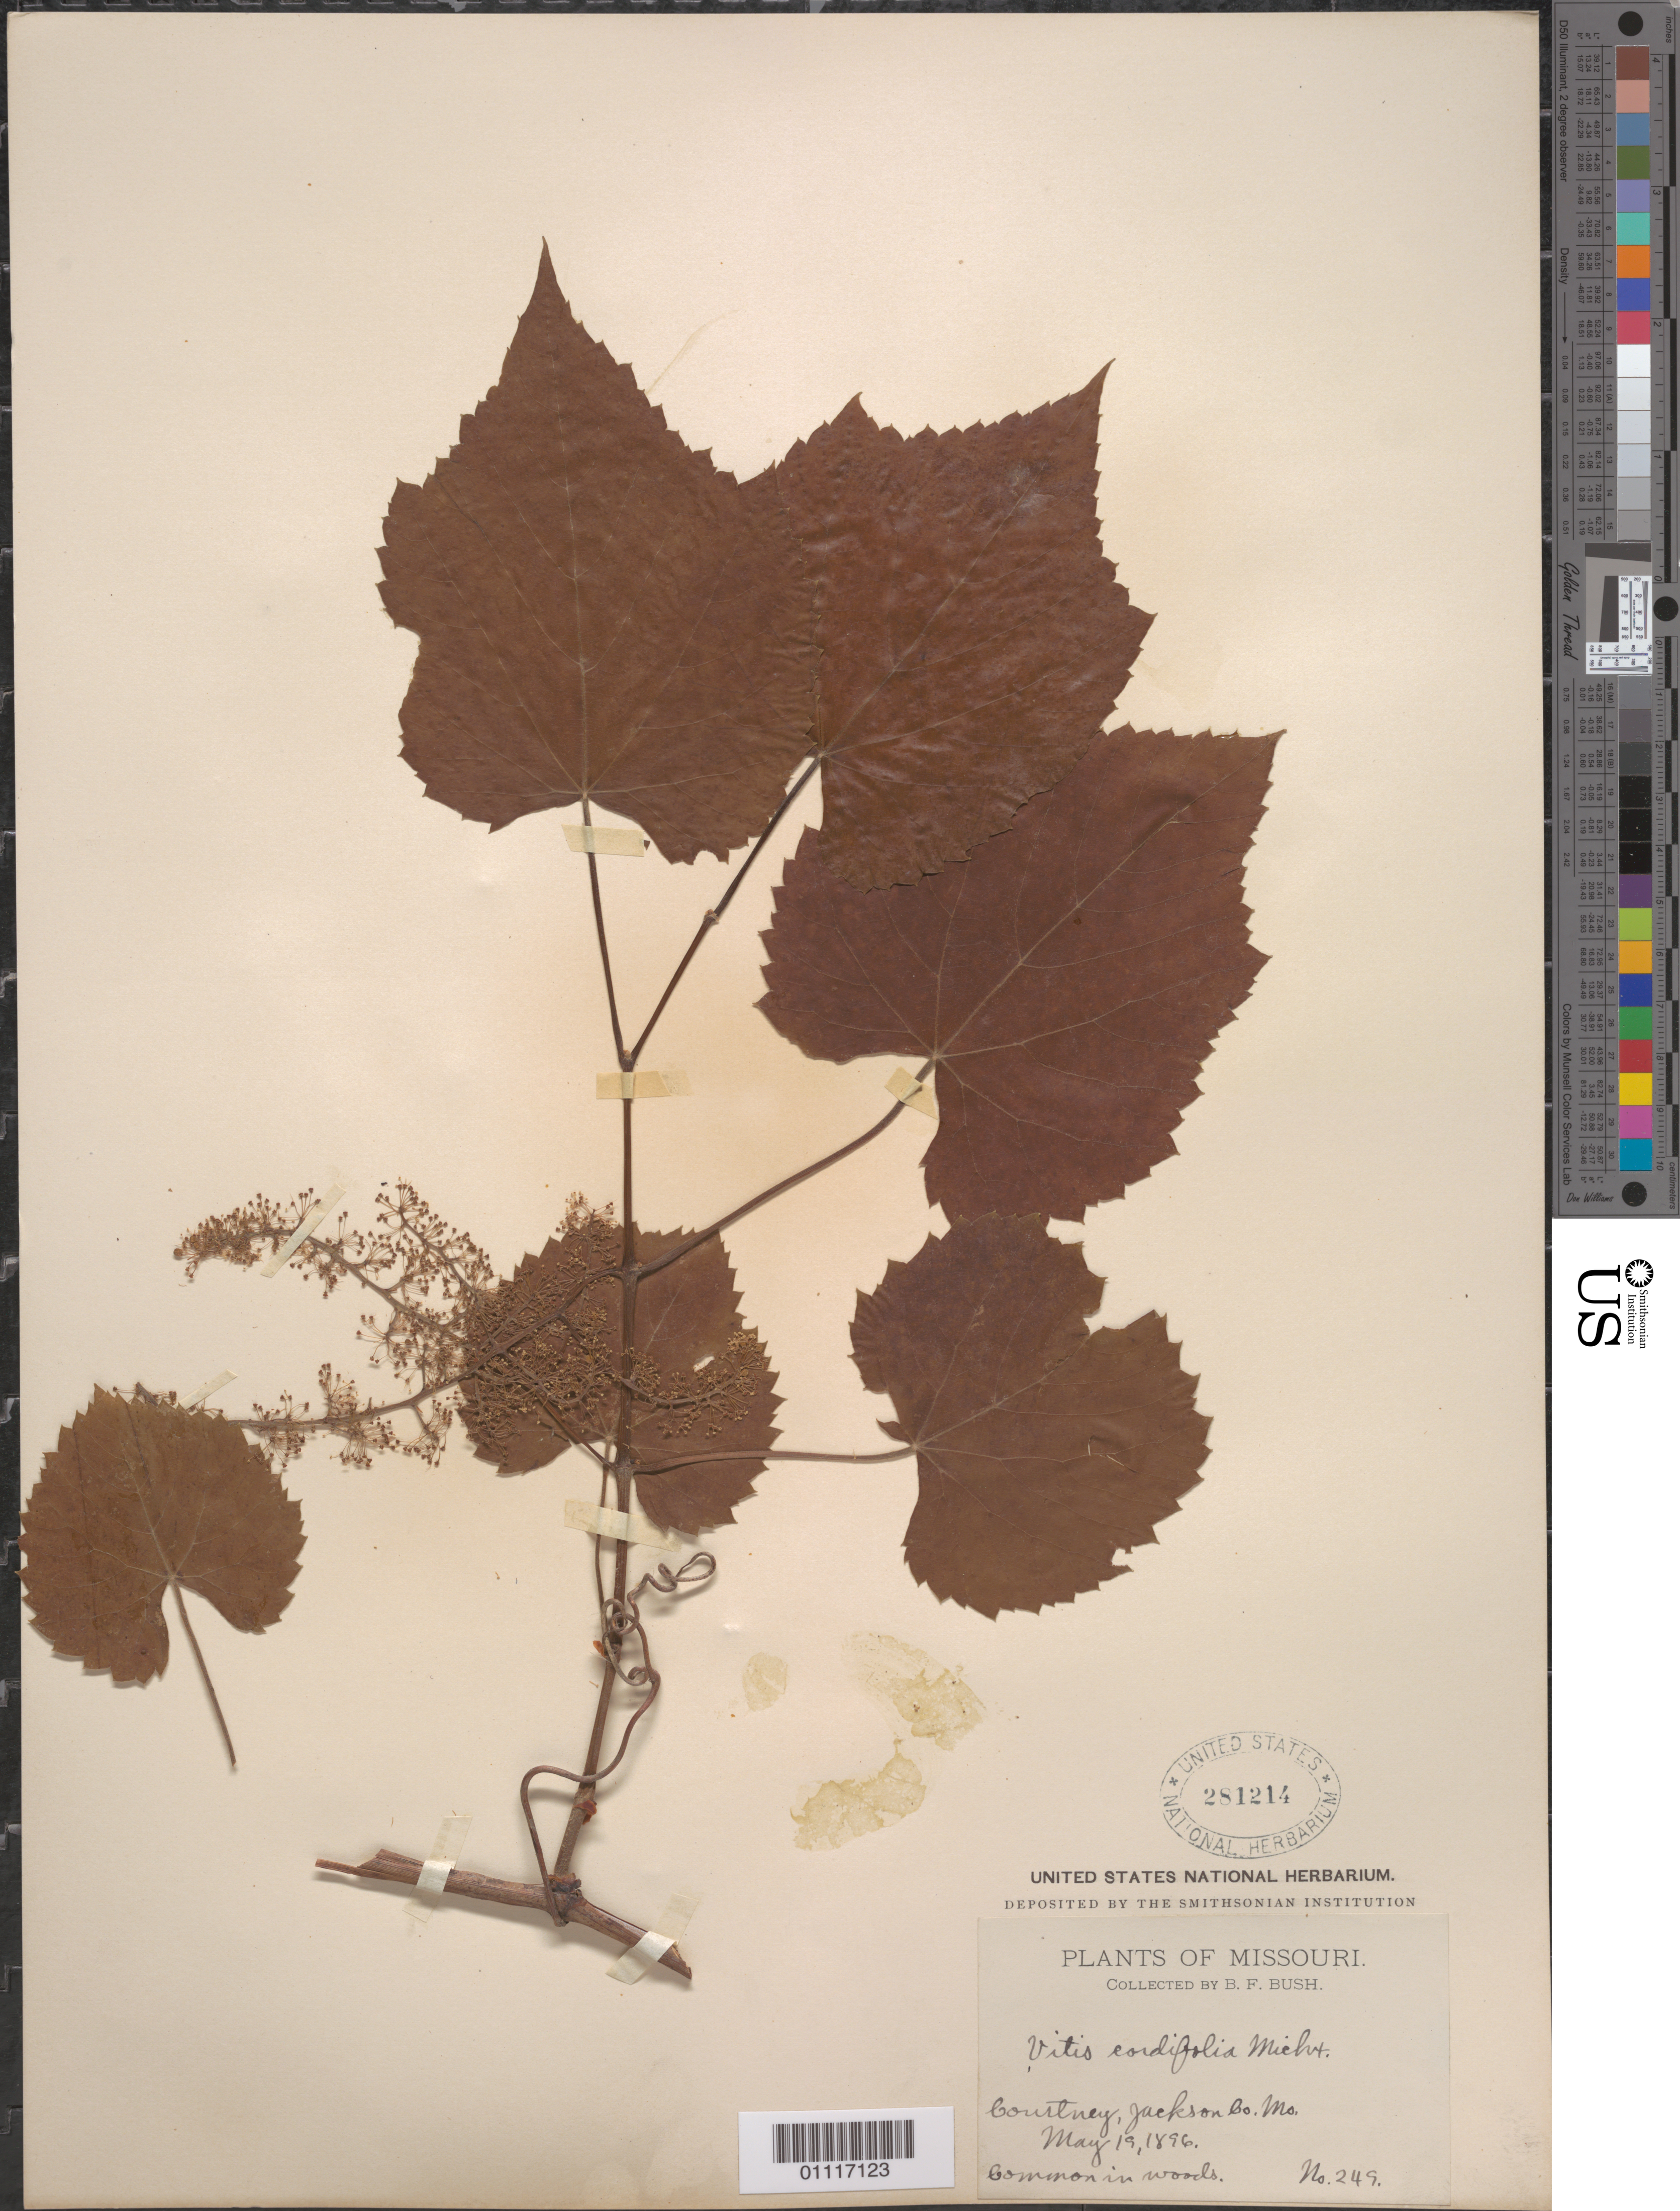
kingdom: Plantae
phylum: Tracheophyta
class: Magnoliopsida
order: Vitales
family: Vitaceae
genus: Vitis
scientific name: Vitis cordifolia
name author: Michx.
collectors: B. F. Bush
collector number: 249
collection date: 1896-05-19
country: United States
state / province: Missouri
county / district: Jackson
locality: Courtney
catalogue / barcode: US 281214